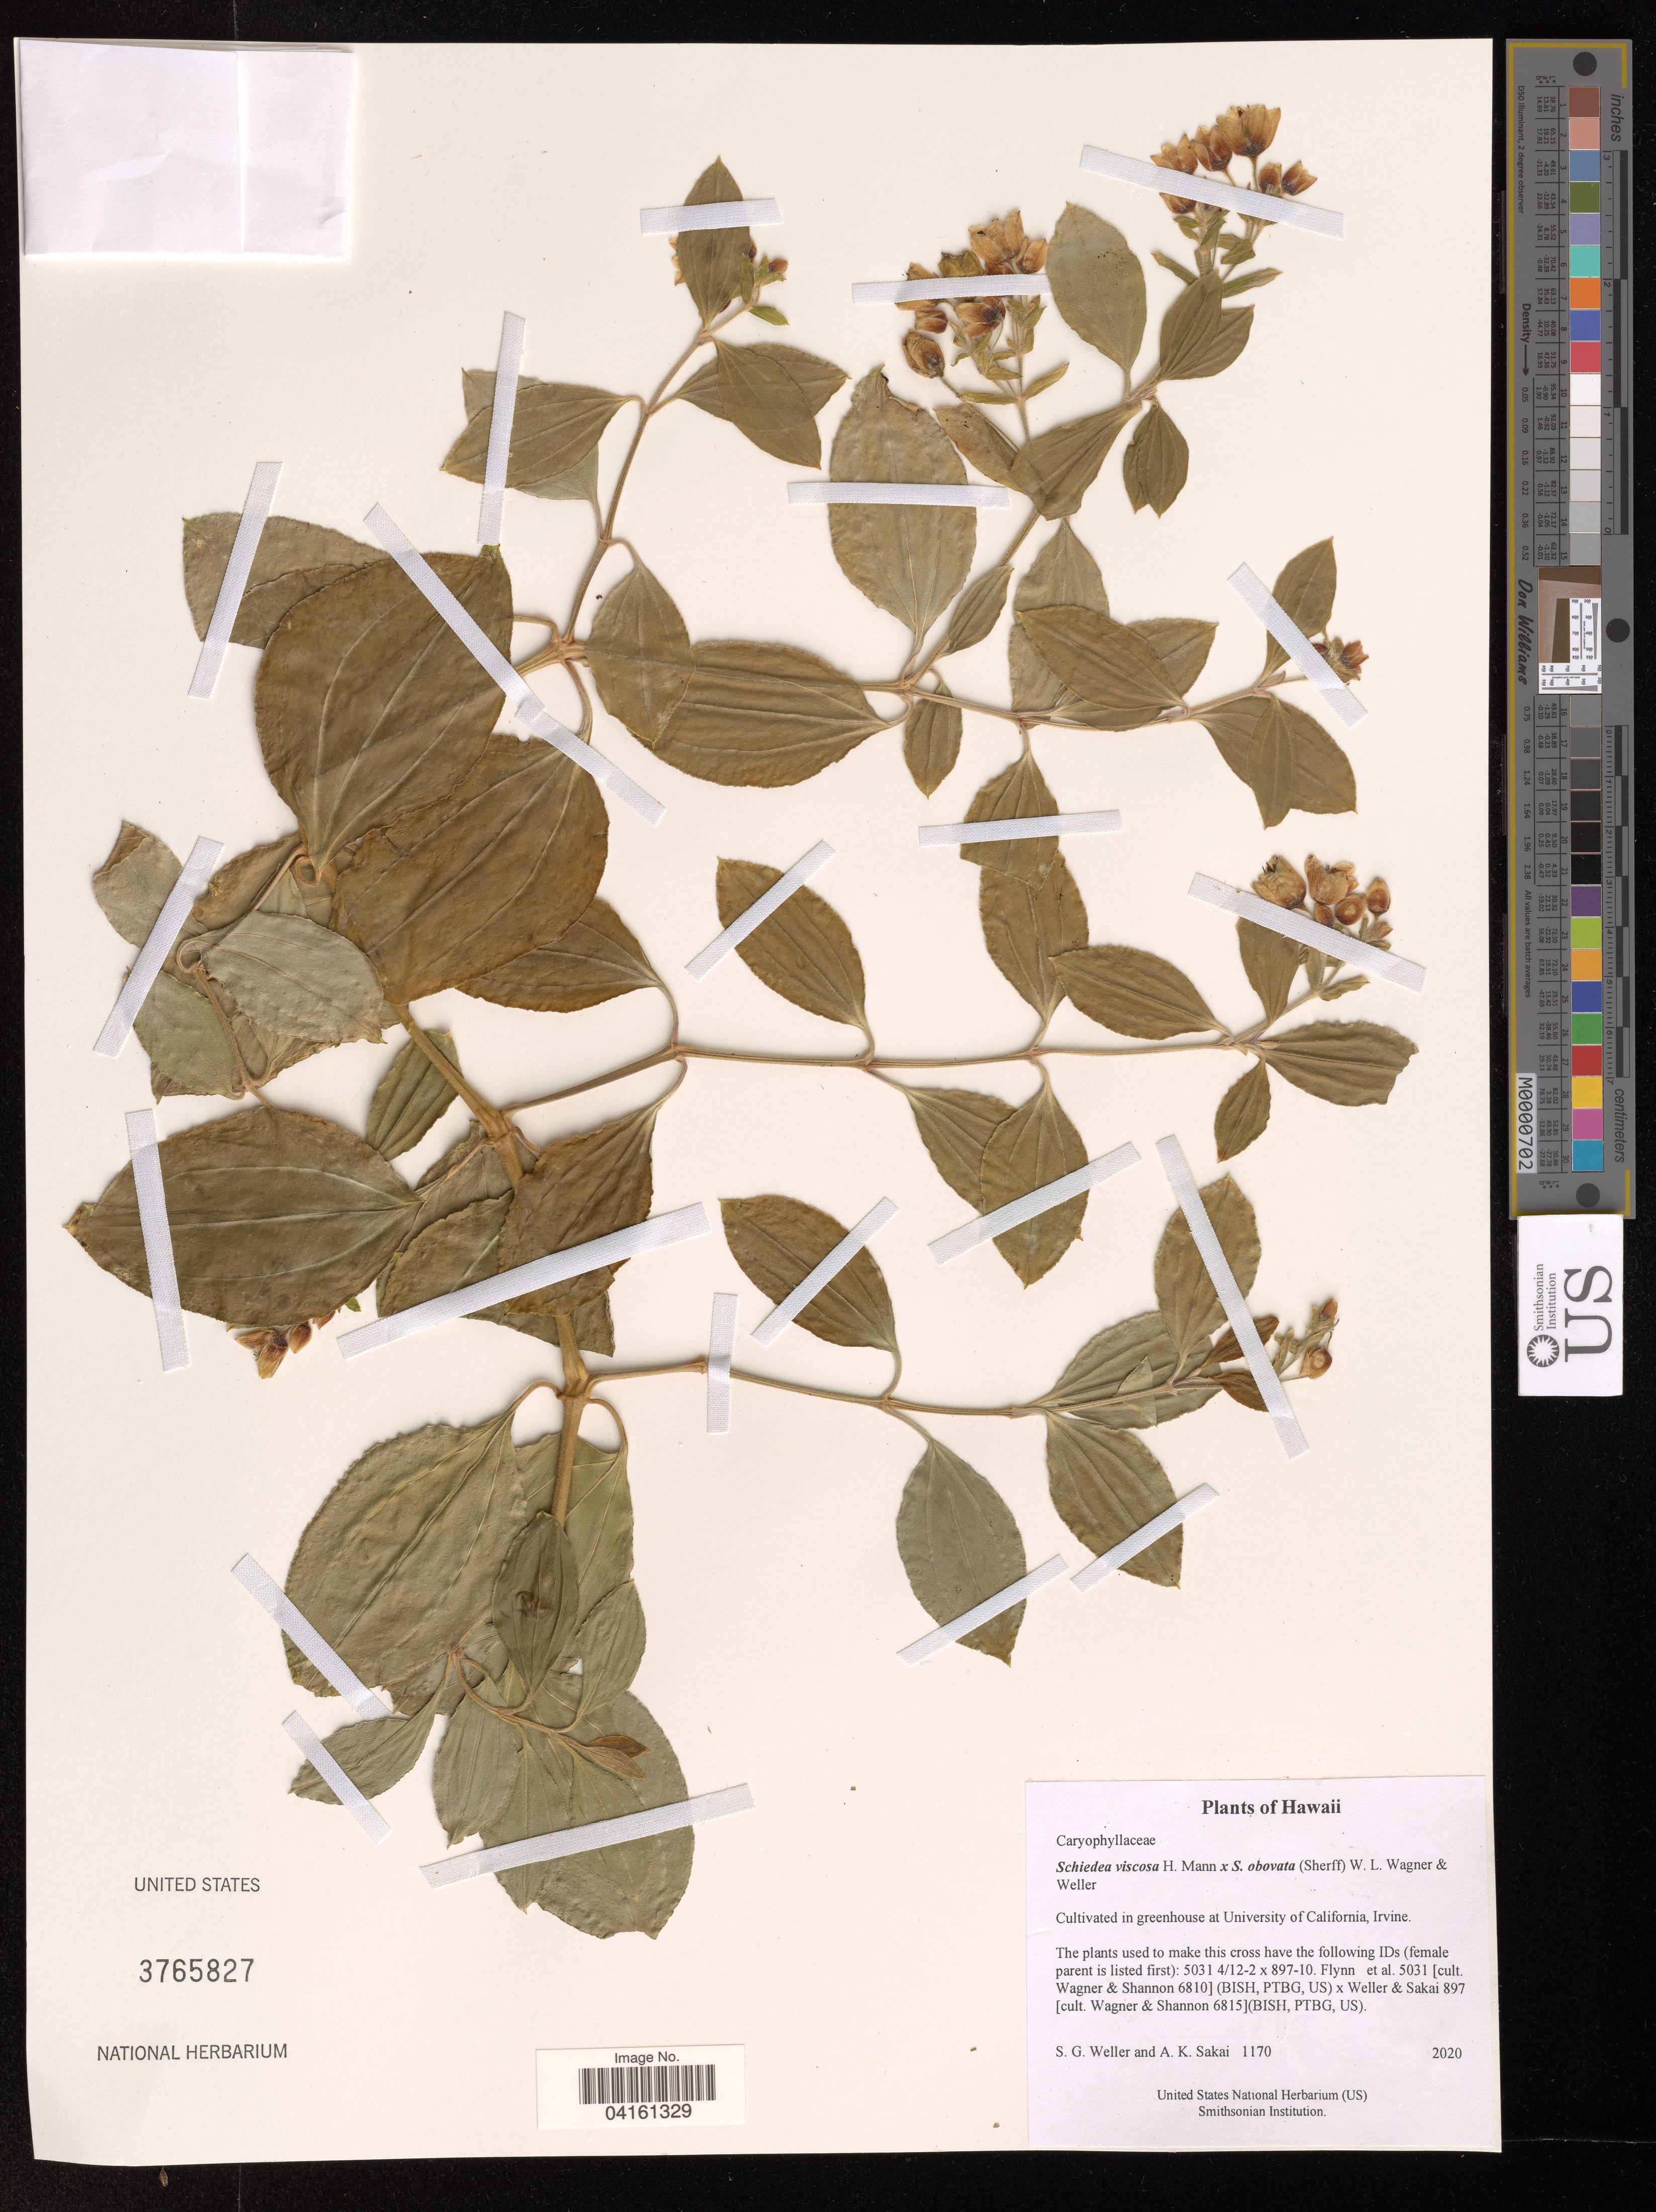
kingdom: Plantae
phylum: Tracheophyta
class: Magnoliopsida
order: Caryophyllales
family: Caryophyllaceae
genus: Schiedea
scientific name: Schiedea obovata x S. viscosa H. Mann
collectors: S. G. Weller & A. Sakai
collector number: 1170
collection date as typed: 2020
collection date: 2020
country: United States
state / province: California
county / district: Orange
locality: Cultivated in greenhouse at University of California, Irvine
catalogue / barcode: US 3765827